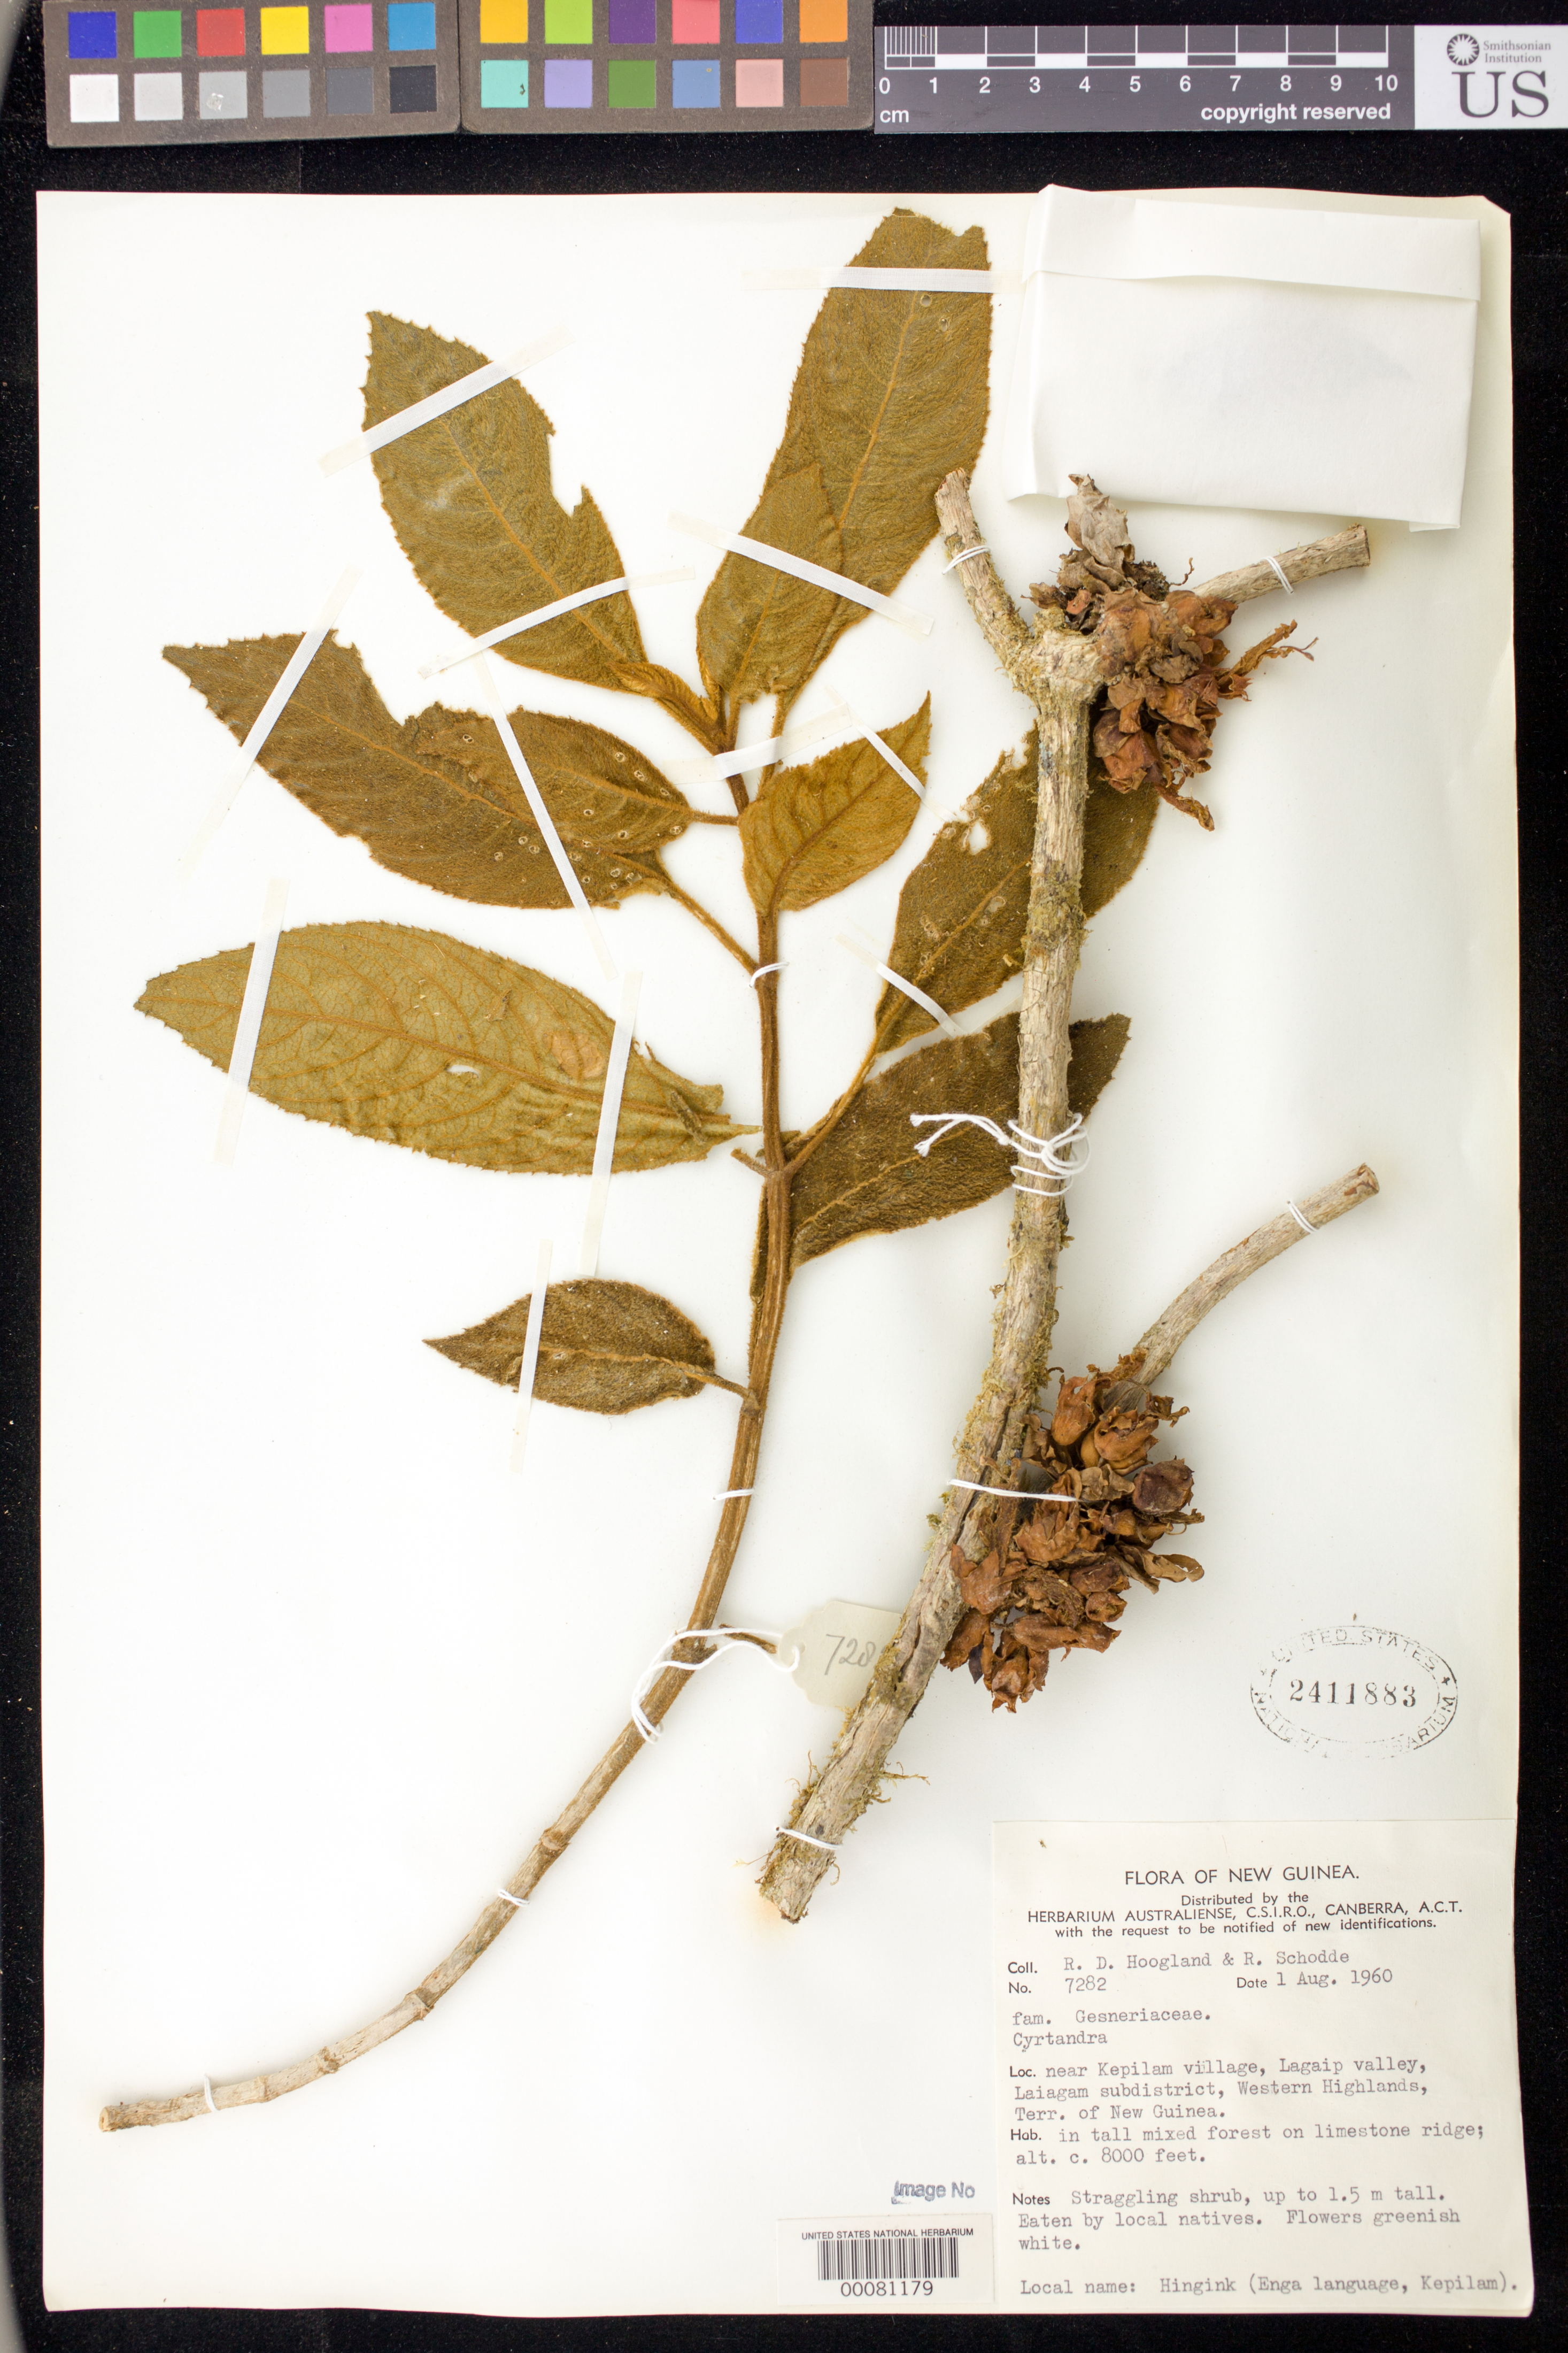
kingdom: Plantae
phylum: Tracheophyta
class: Magnoliopsida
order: Lamiales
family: Gesneriaceae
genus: Cyrtandra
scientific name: Cyrtandra sp.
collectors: R. D. Hoogland & R. Schodde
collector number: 7282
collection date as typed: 01 Aug 1960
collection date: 1960-08-01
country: Papua New Guinea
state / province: Western Highlands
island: New Guinea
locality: Western highlands dist., Near kepilam village, lagaip valley, laiagam subdistrict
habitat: In tall mixed forest on limestone ridge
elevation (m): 2438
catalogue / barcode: US 2411883